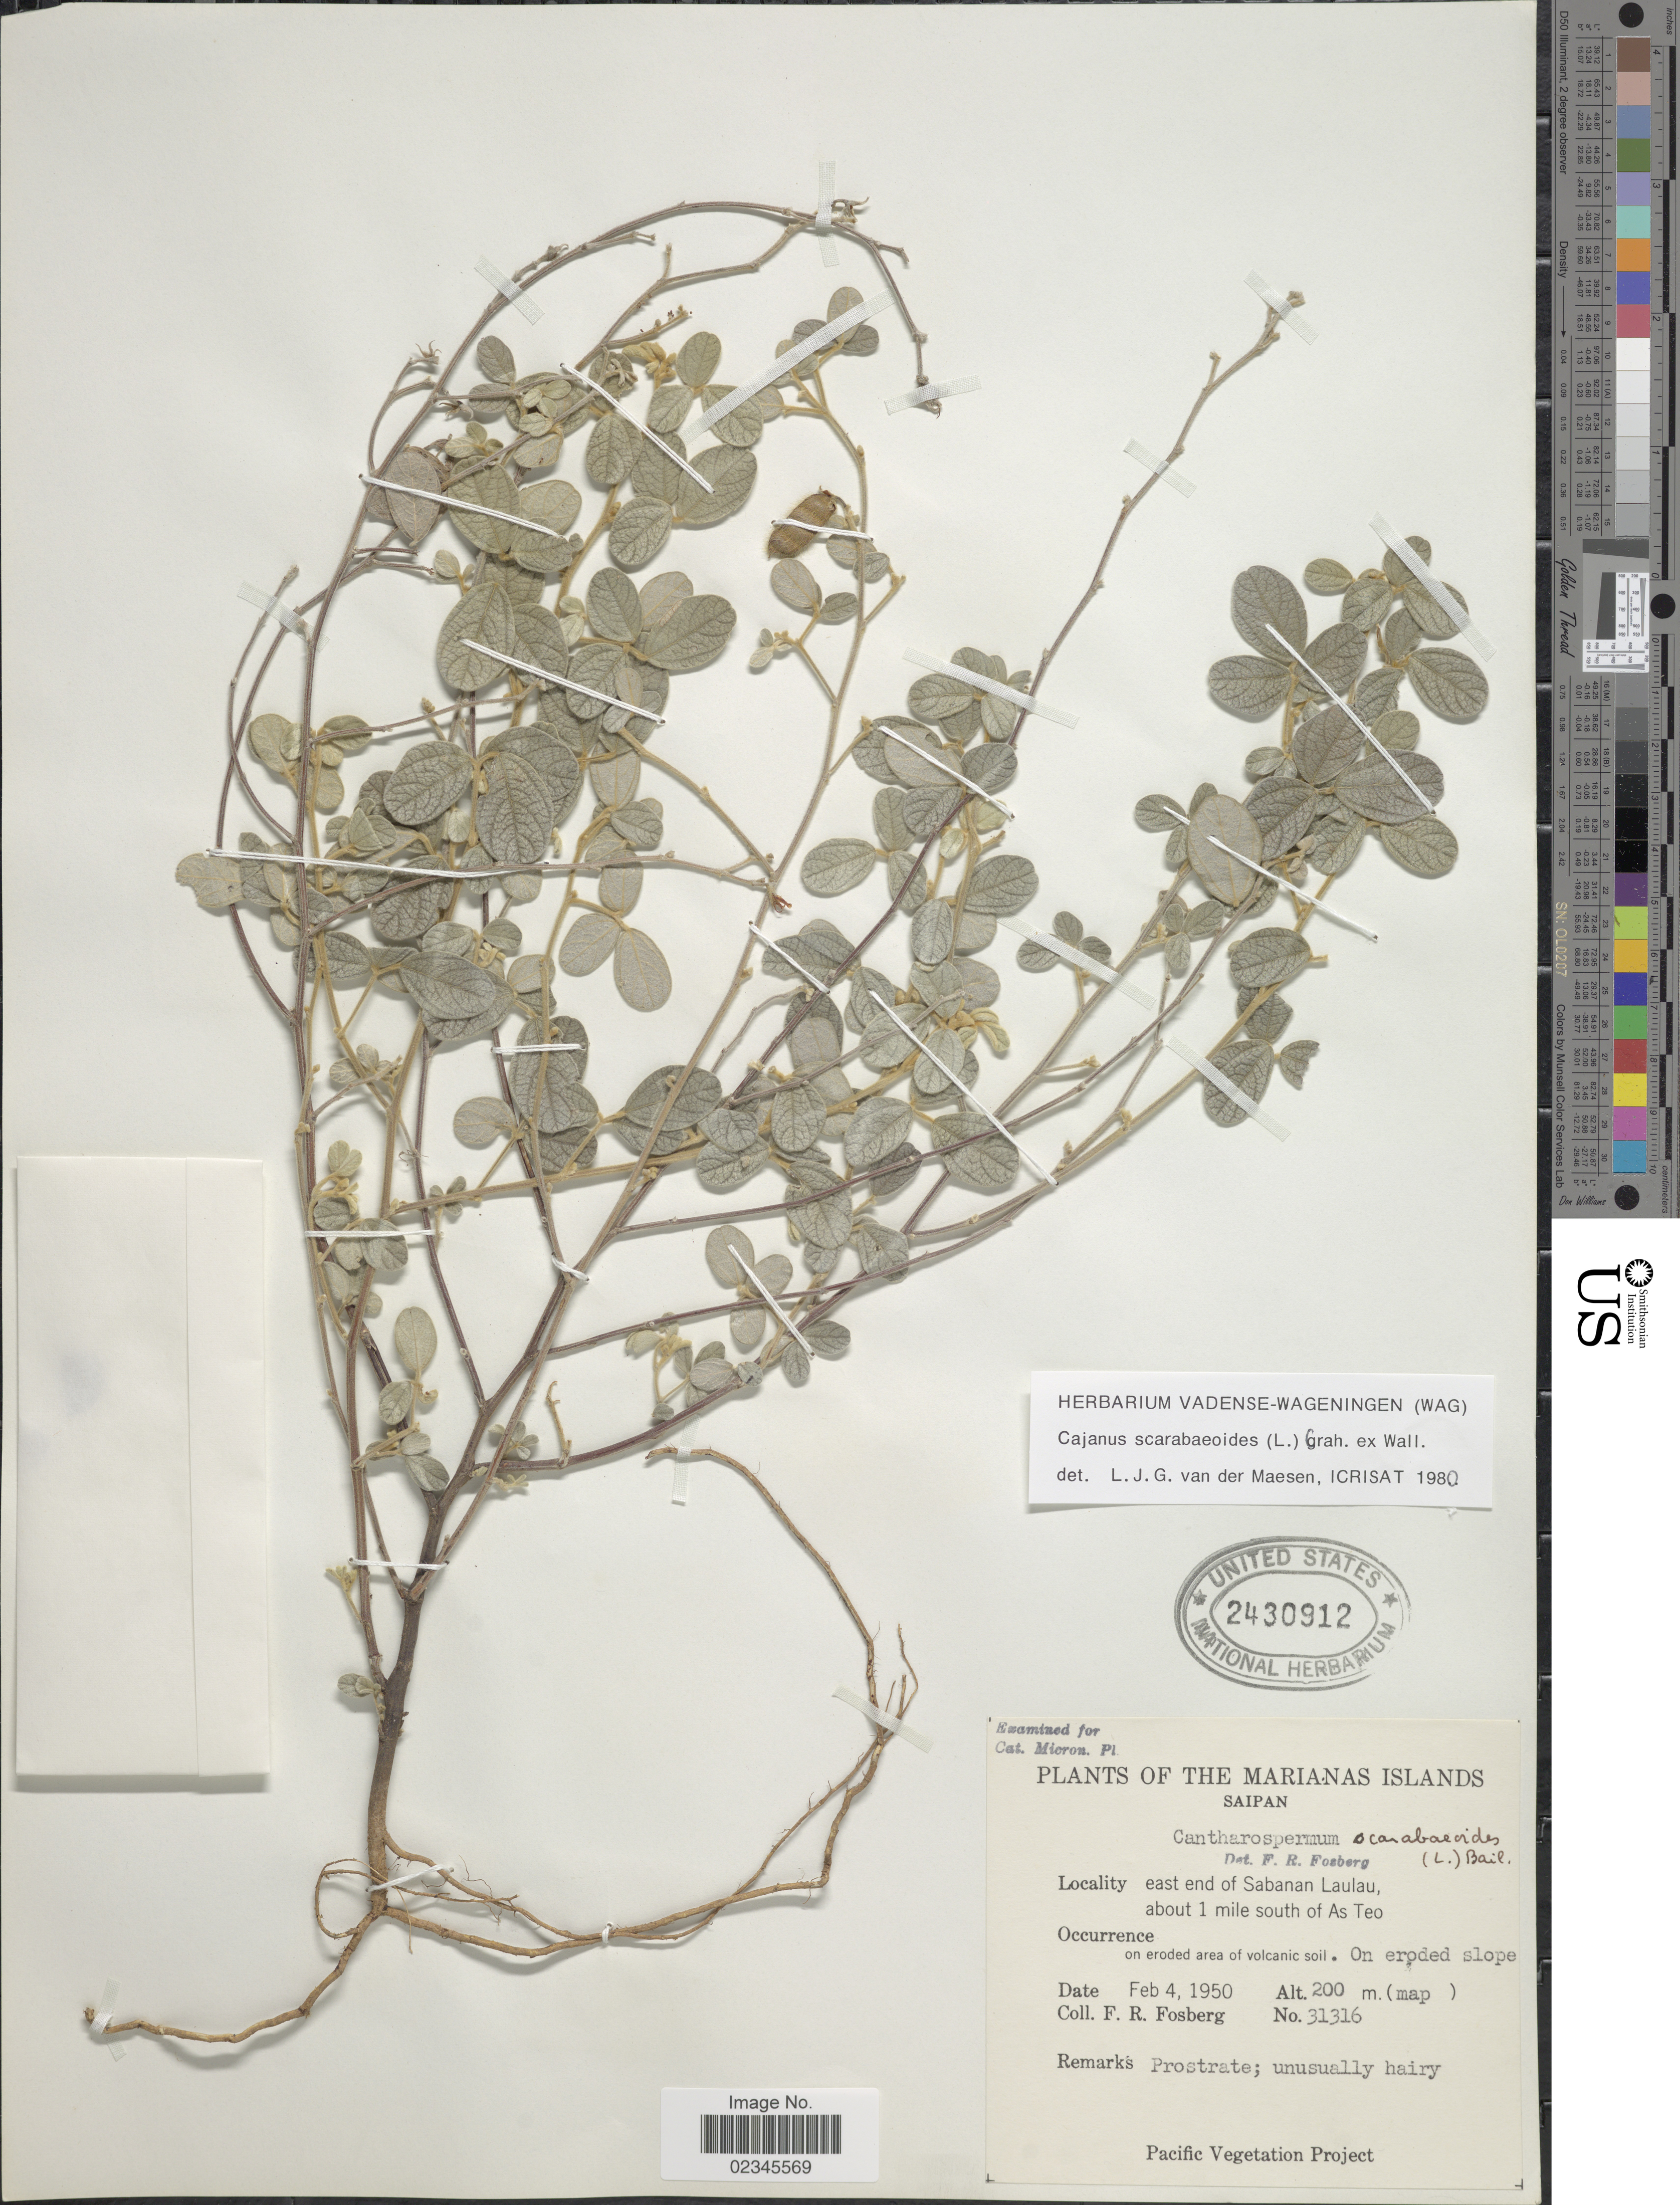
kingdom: Plantae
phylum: Tracheophyta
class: Magnoliopsida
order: Fabales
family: Fabaceae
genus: Cajanus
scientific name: Cajanus scarabaeoides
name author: (L.) Thou. ex Graham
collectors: F. R. Fosberg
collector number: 31316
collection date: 1950-02-04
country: Northern Mariana Islands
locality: Marianas Islands. Saipan. east end of Sabanan Laulau, about 1 mile south of As Teo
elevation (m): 200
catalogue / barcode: US 2430912